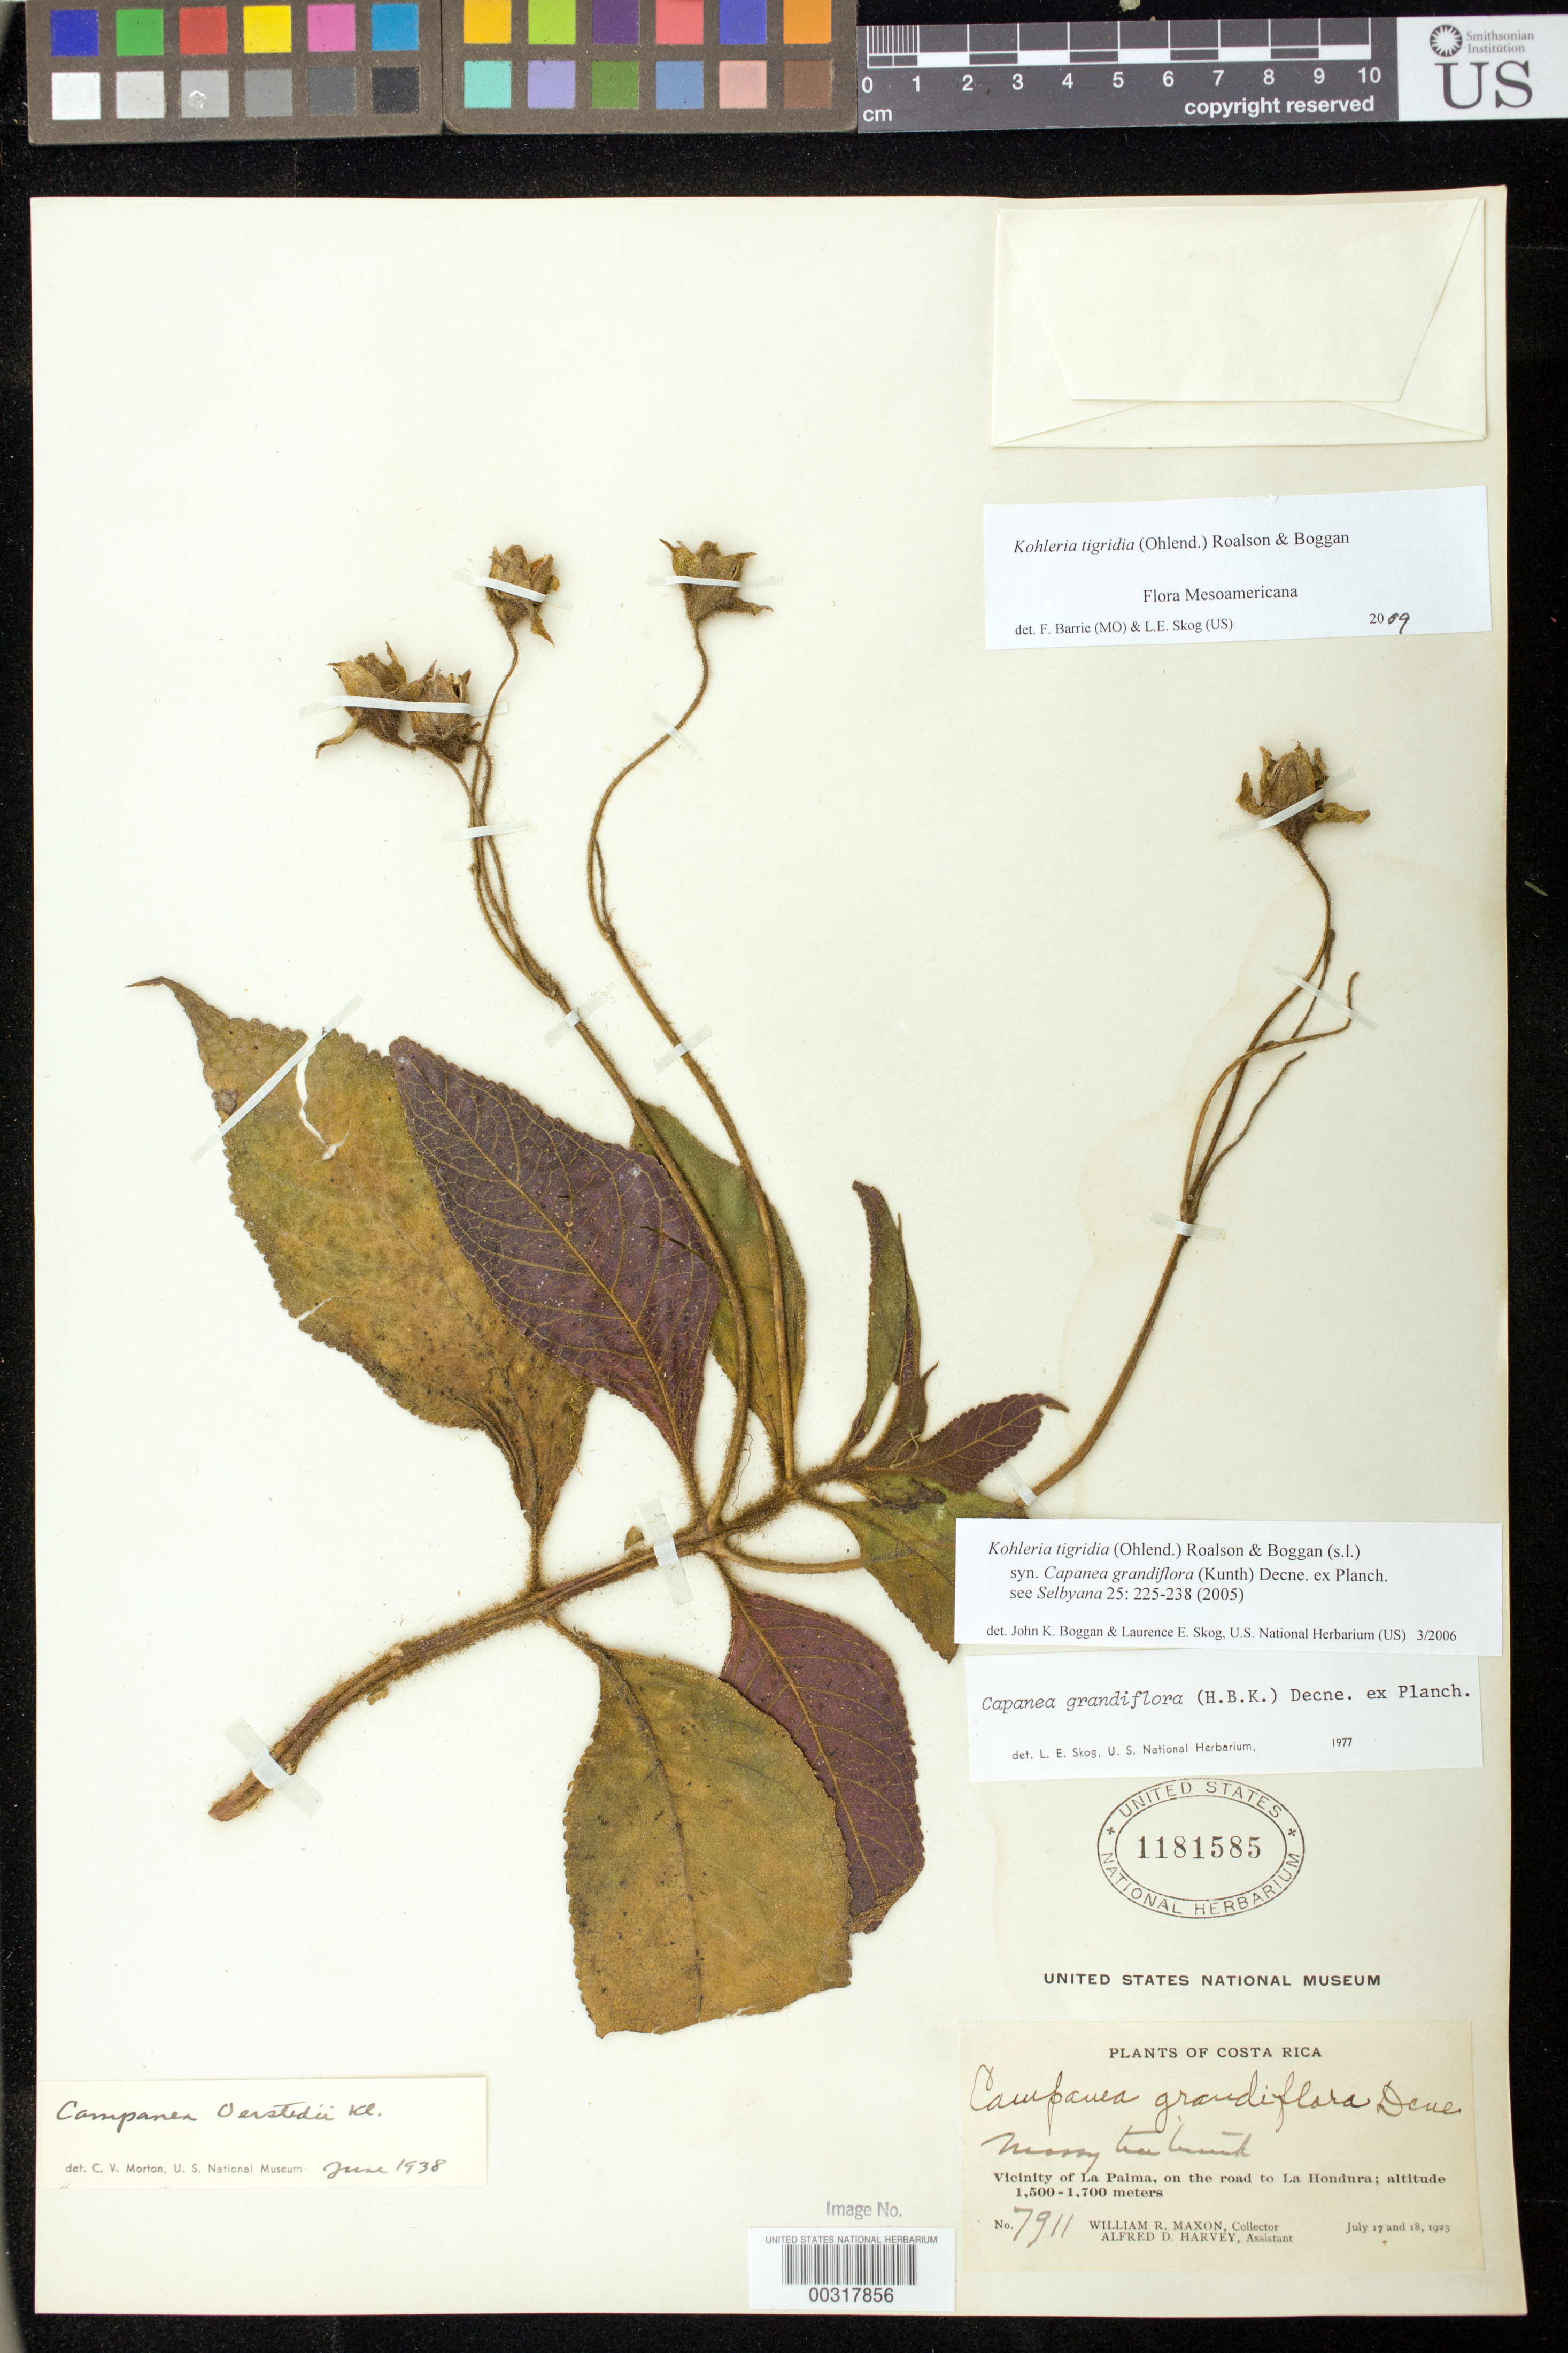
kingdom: Plantae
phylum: Tracheophyta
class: Magnoliopsida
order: Lamiales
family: Gesneriaceae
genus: Kohleria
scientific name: Kohleria tigridia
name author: (Ohlend.) Roalson & Boggan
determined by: Boggan, J. K.; Skog, L. E.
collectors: W. R. Maxon & A. D. Harvey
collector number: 7911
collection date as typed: Jul 1923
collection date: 1923-07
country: Costa Rica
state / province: San José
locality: Vicinity of La Palma, on the road to La Hondura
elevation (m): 1500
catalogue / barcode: US 1181585